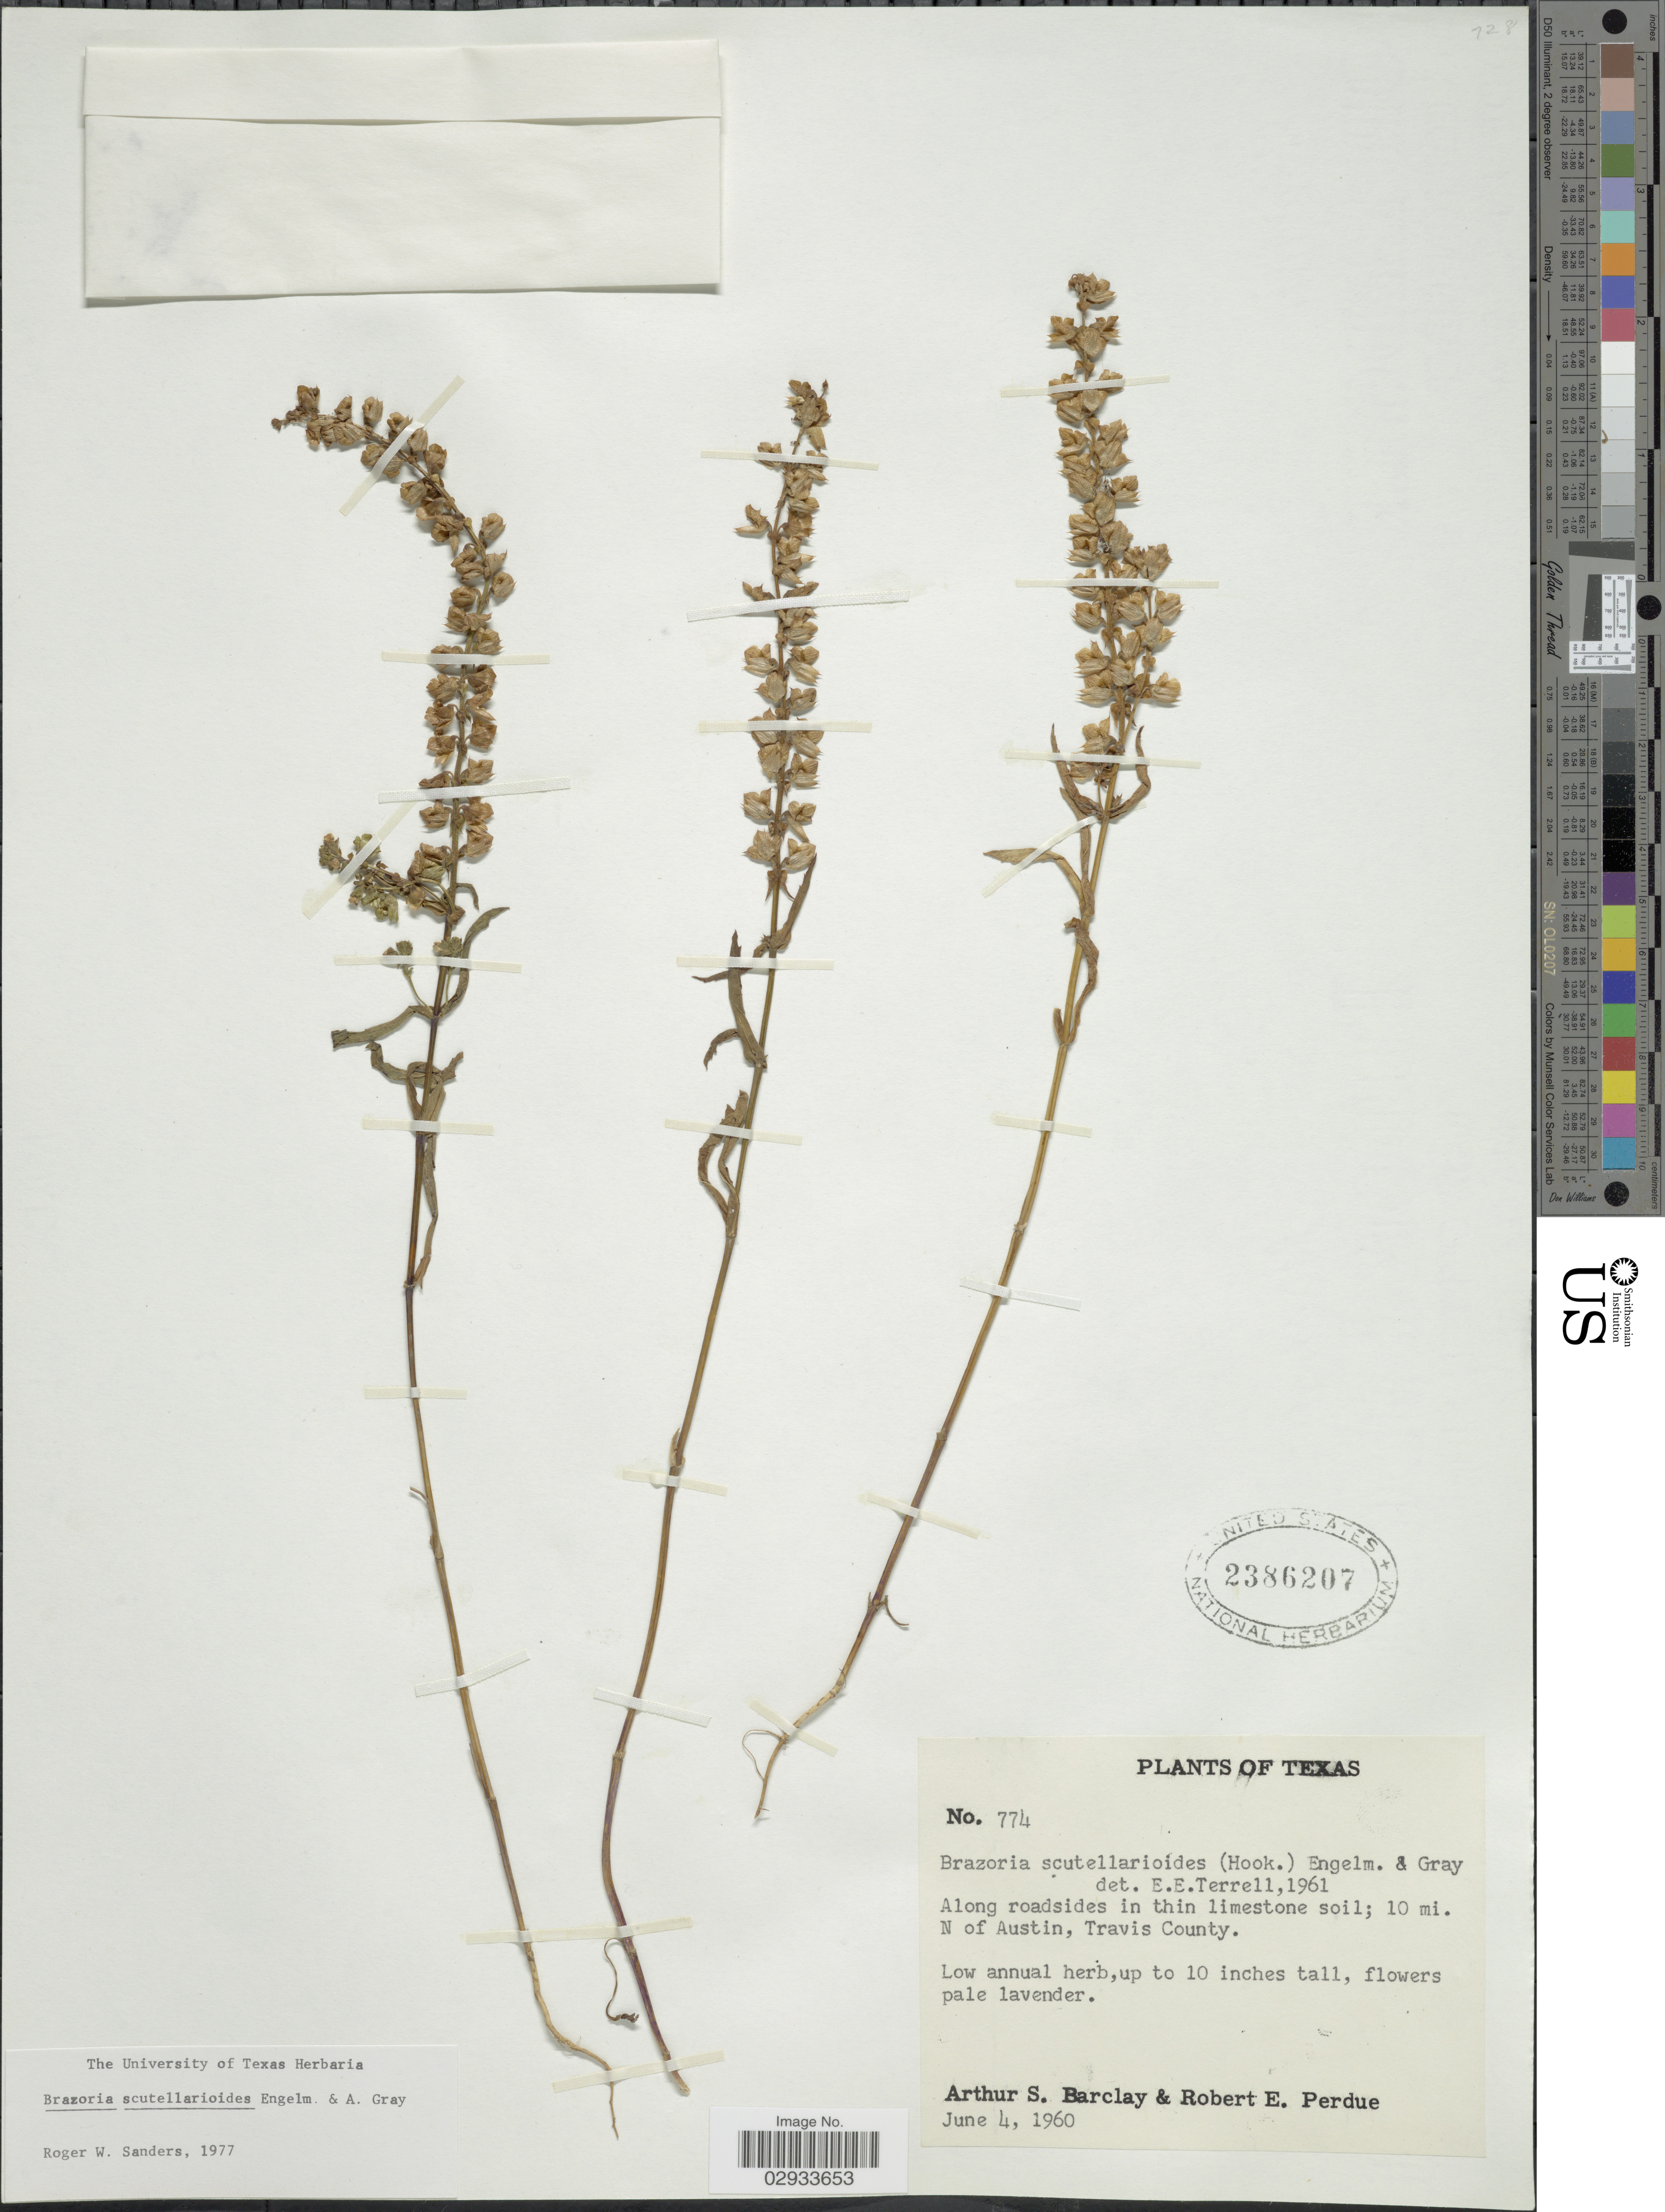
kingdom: Plantae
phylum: Tracheophyta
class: Magnoliopsida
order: Lamiales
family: Lamiaceae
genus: Brazoria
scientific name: Brazoria scutellarioides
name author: Engelm. & A. Gray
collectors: A. S. Barclay & R. E. Perdue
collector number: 774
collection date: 1960-06-04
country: United States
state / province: Texas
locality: Along roadsides in thin limestone soil; 10 mi. N of Austin, Travis County.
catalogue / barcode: US 2386207